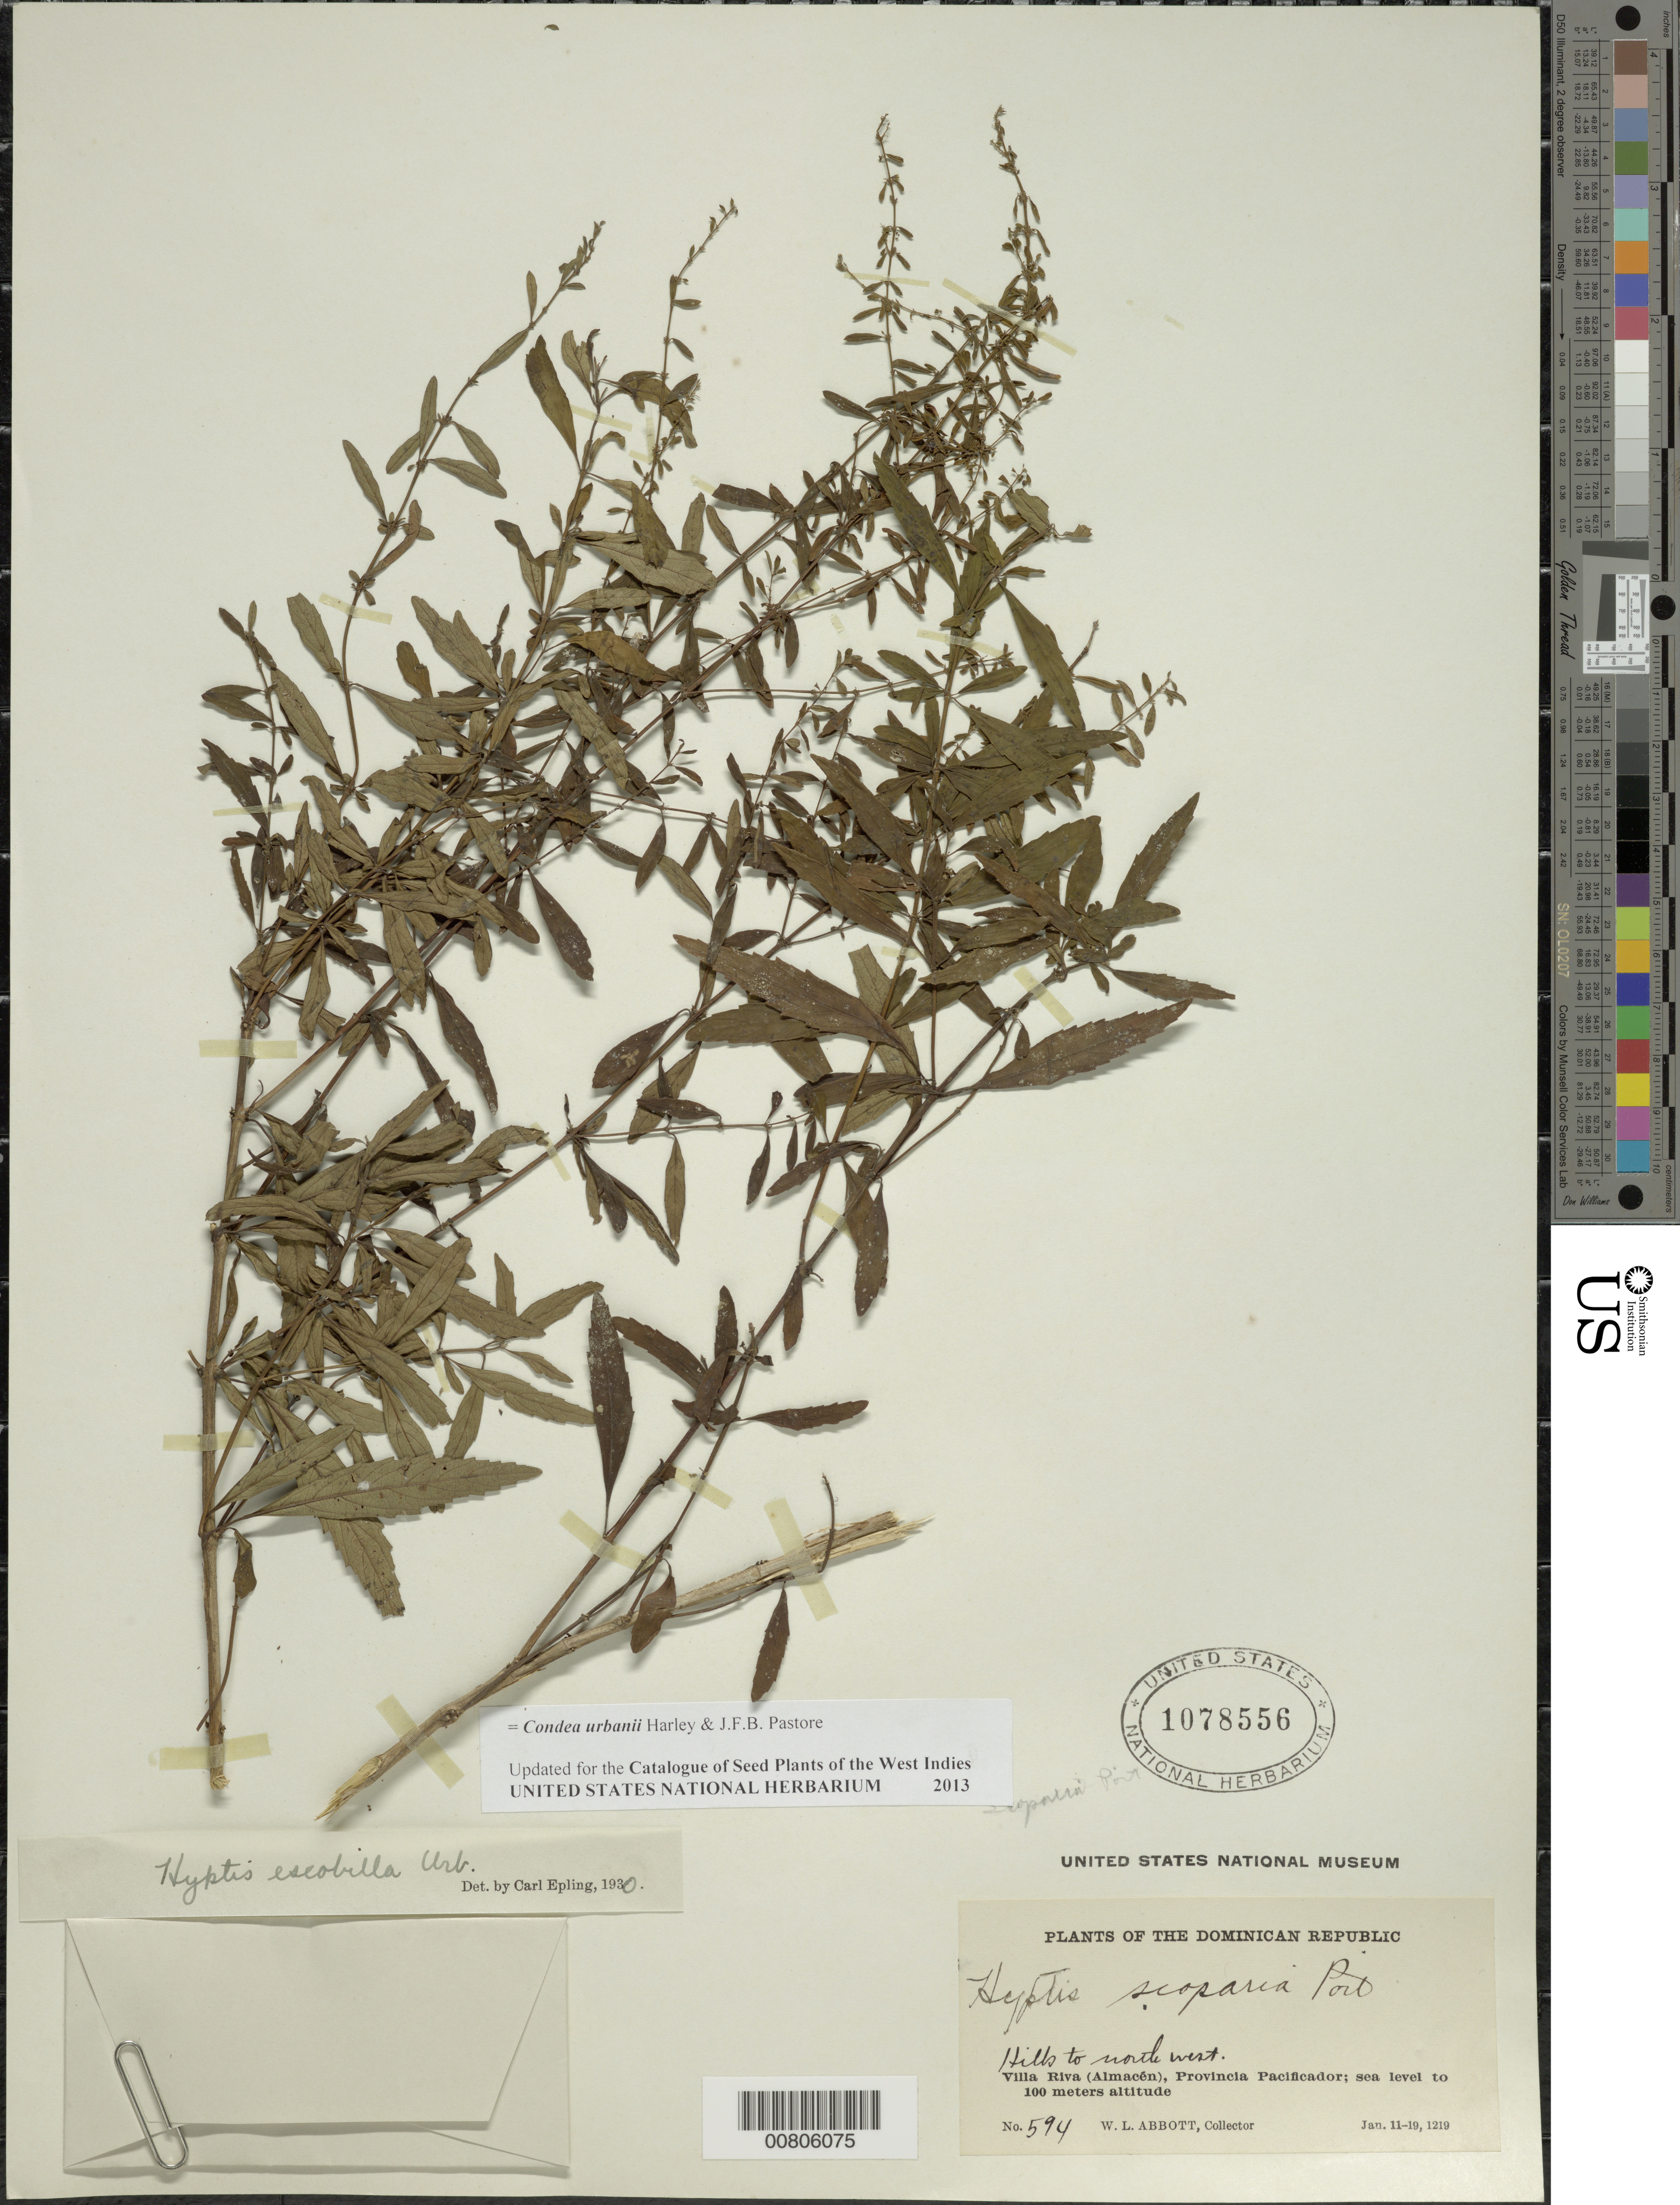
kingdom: Plantae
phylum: Tracheophyta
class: Magnoliopsida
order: Lamiales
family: Lamiaceae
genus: Condea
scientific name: Condea urbanii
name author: Harley & J.F.B. Pastore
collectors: W. L. Abbott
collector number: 594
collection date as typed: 11 Jan 1912 to 19 Jan 1912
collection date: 1912-01-11/1912-01-19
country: Dominican Republic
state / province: Duarte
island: Hispaniola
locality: Villa Riva (Almacén), Hills to NW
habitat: hills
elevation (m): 0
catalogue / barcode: US 1078556